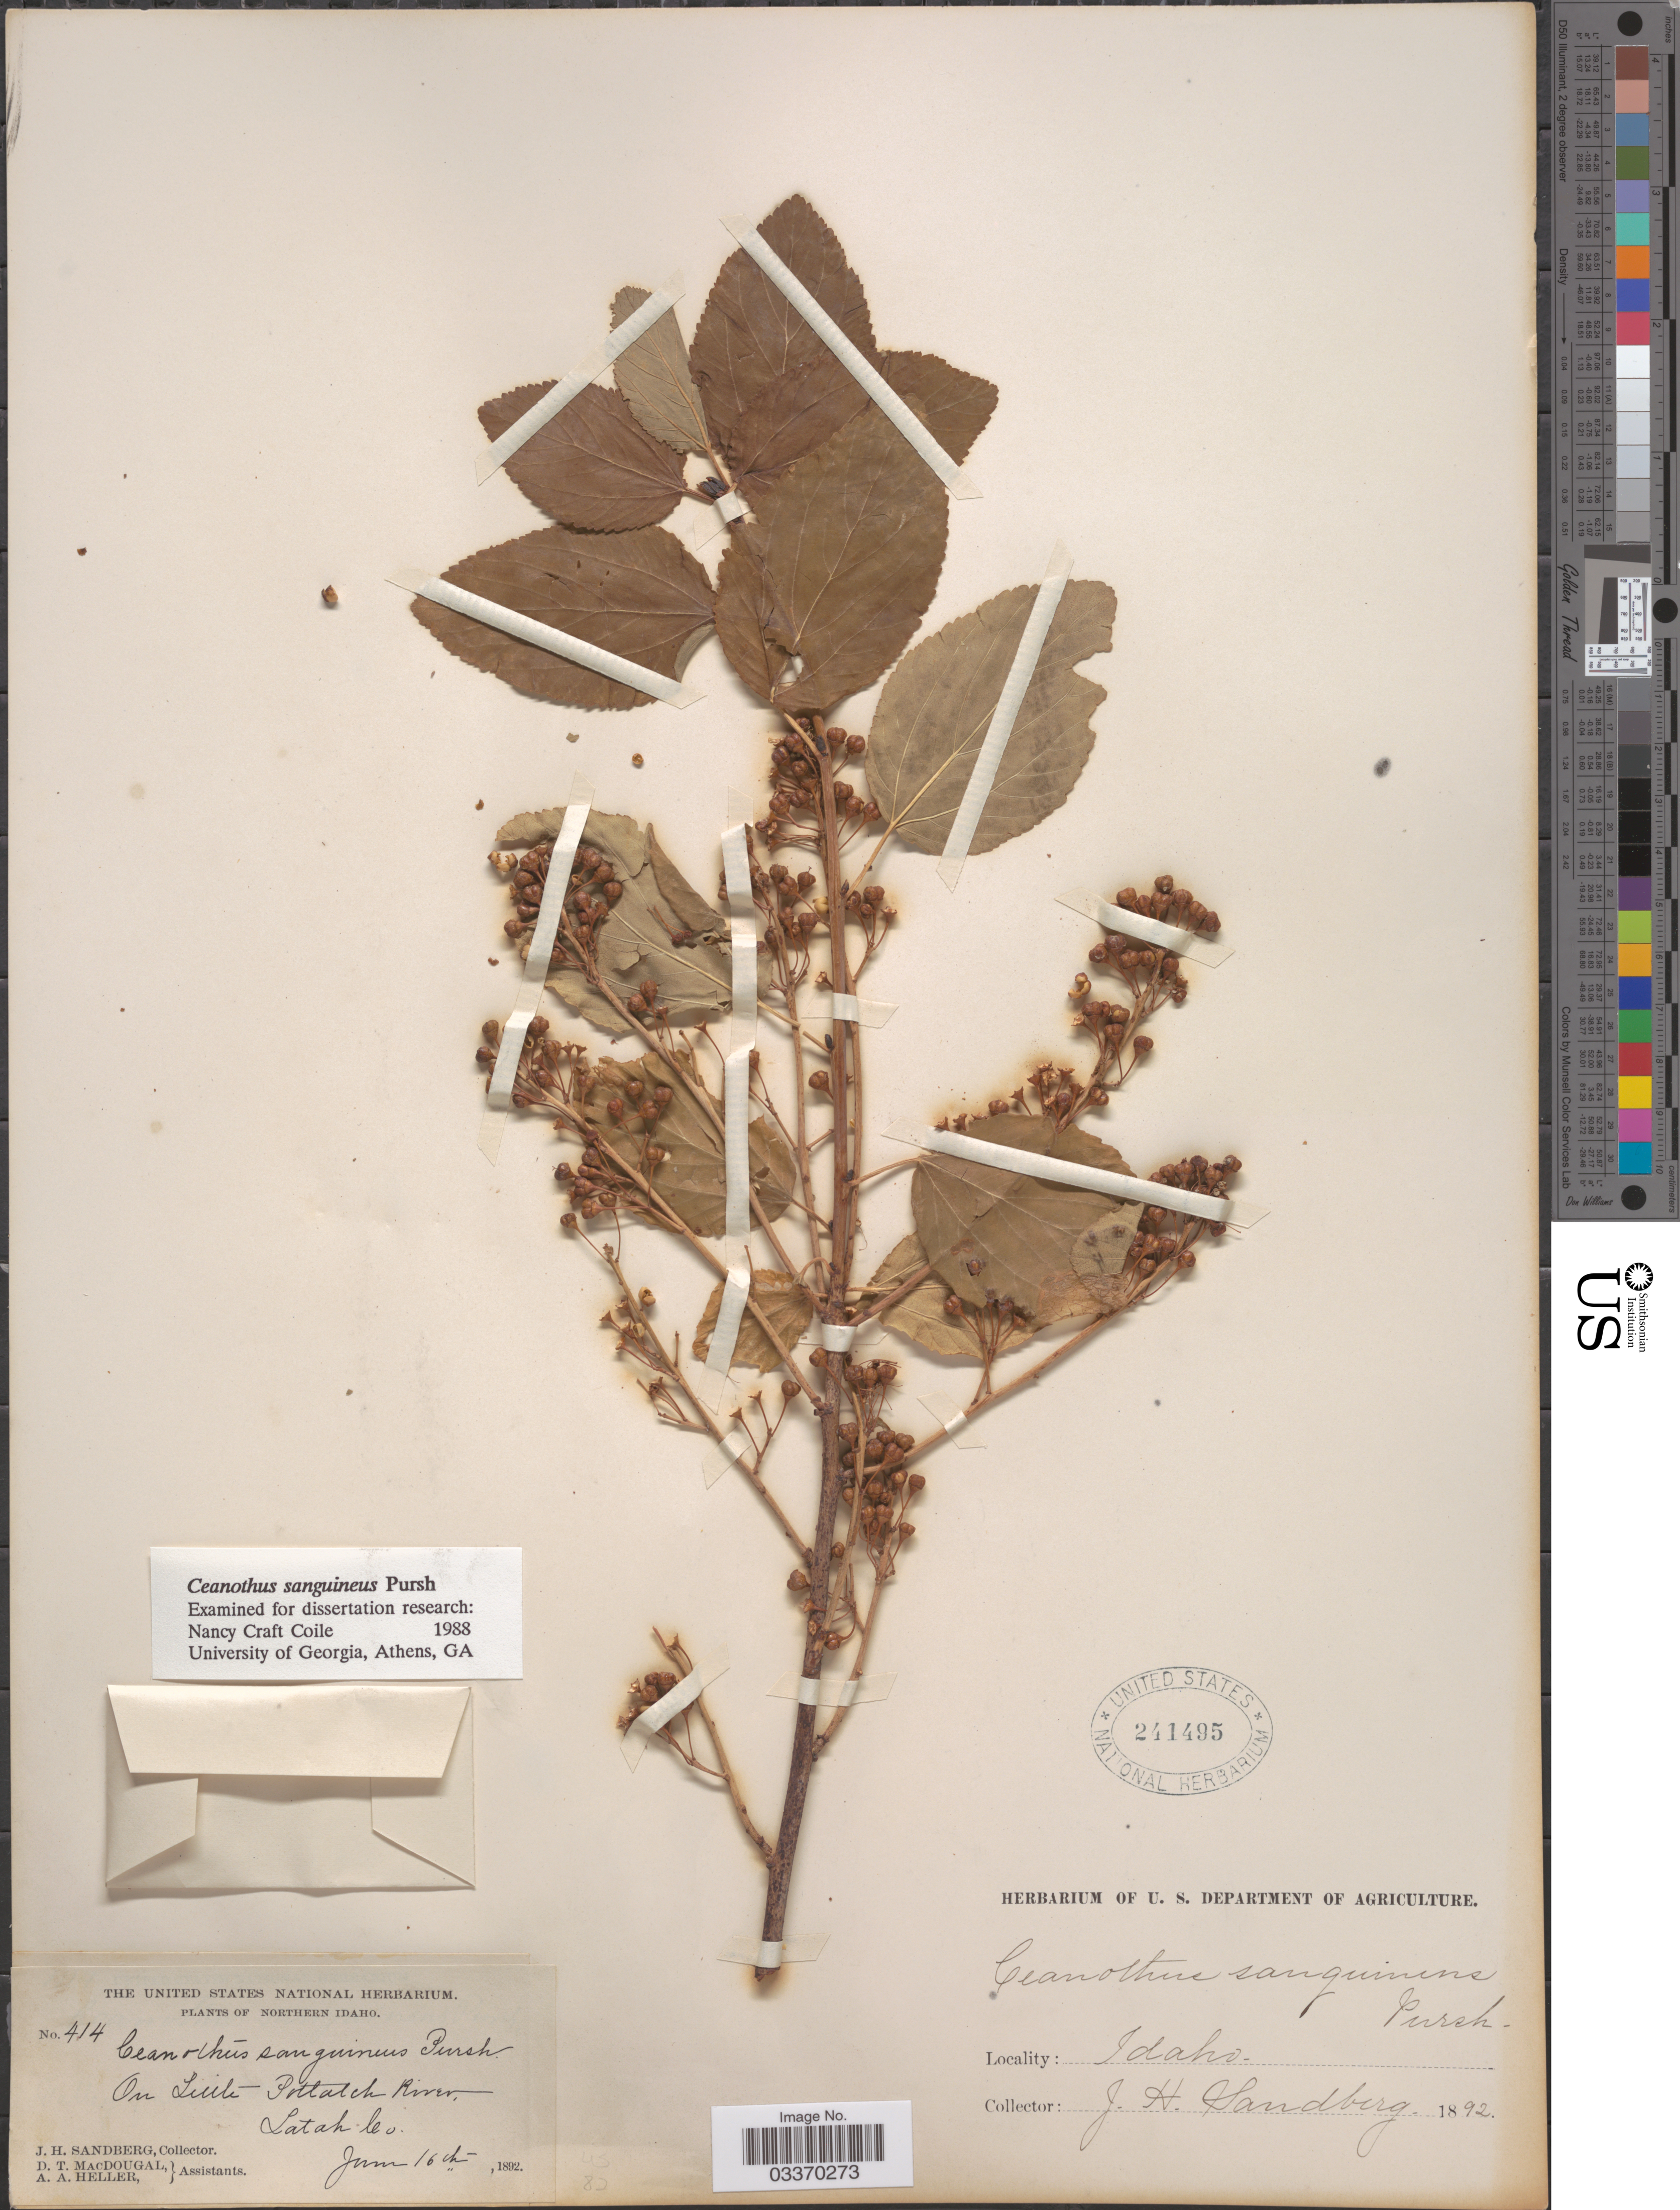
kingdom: Plantae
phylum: Tracheophyta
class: Magnoliopsida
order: Rosales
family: Rhamnaceae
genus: Ceanothus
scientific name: Ceanothus sanguineus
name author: Pursh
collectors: J. H. Sandberg, D. T. MacDougal & A. A. Heller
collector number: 414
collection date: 1892-06-16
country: United States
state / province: Idaho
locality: Northern Idaho, On Little Potlatch River, Latah Co.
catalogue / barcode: US 241495